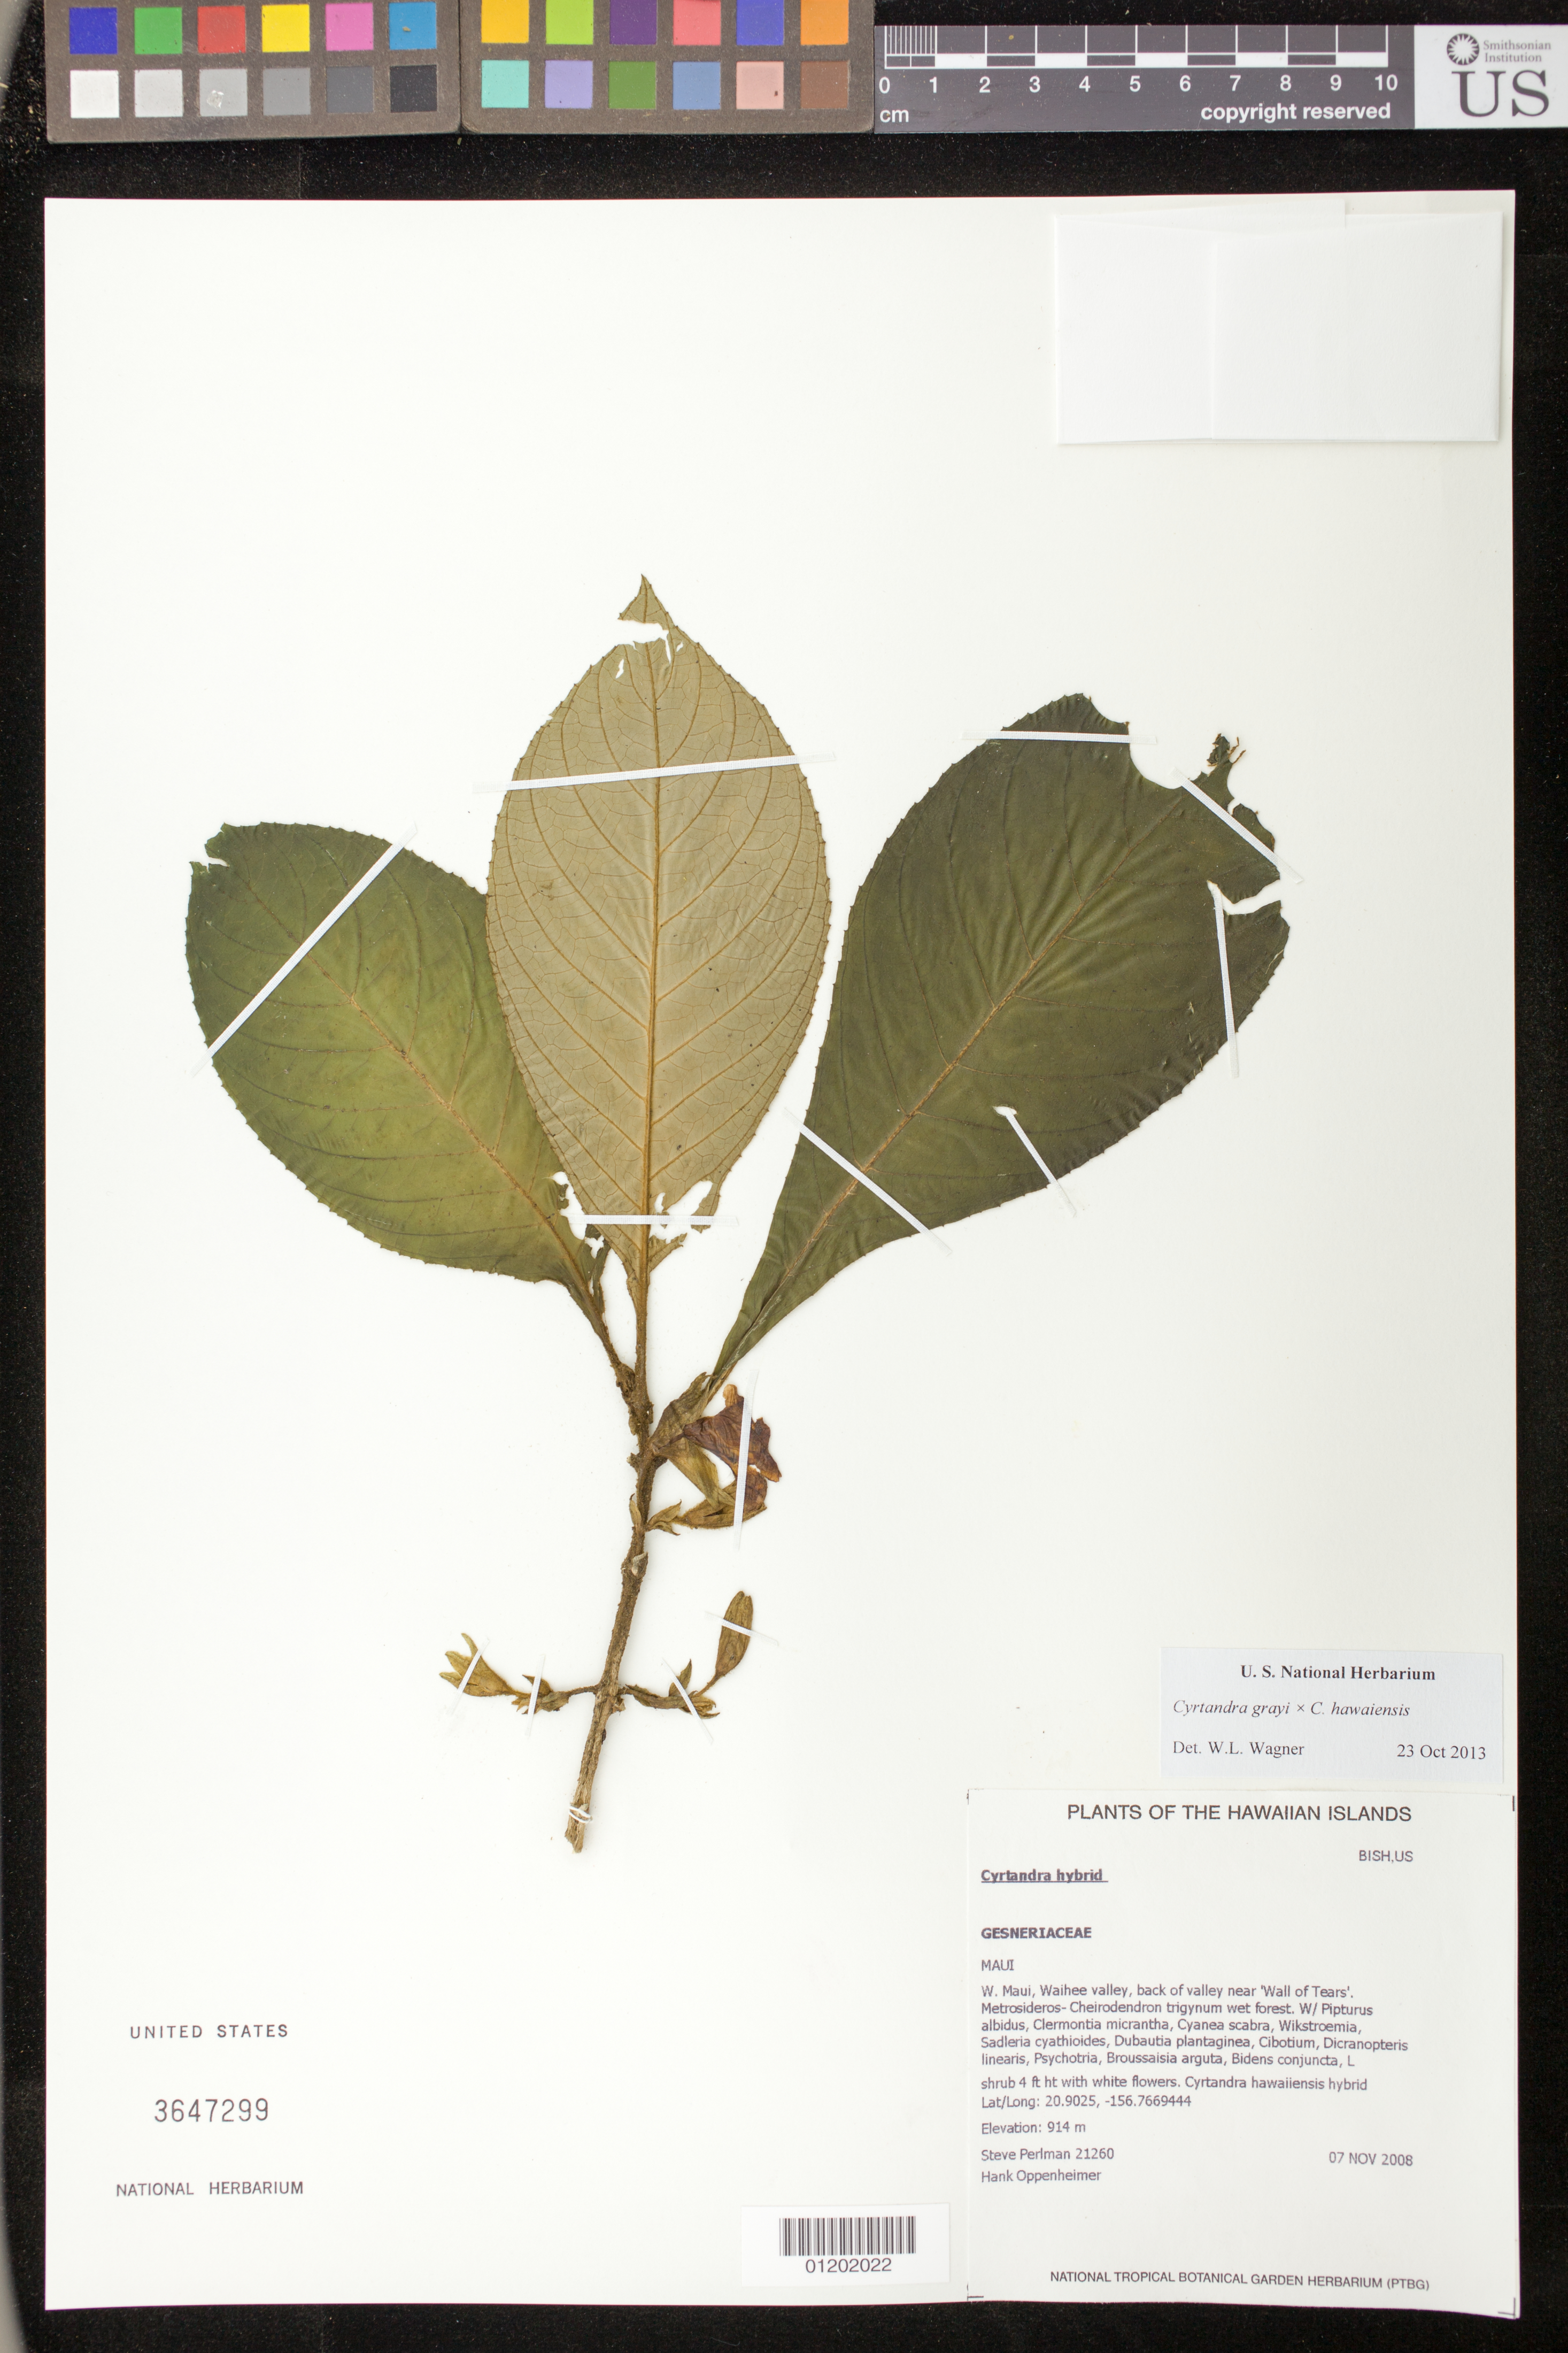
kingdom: Plantae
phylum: Tracheophyta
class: Magnoliopsida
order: Lamiales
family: Gesneriaceae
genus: Cyrtandra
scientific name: Cyrtandra grayi x C. hawaiensis C.B. Clarke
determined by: Wagner, W. L., (BOT), Smithsonian Institution - National Museum of Natural History (UNITED STATES)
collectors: S. P. Perlman & H. Oppenheimer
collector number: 21260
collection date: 2008-11-07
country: United States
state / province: Hawaii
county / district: Maui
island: Maui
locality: W Maui, Waihee valley, back of valley near 'Wall of Tears.'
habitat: Wet forest.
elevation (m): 914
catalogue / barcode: US 3647299